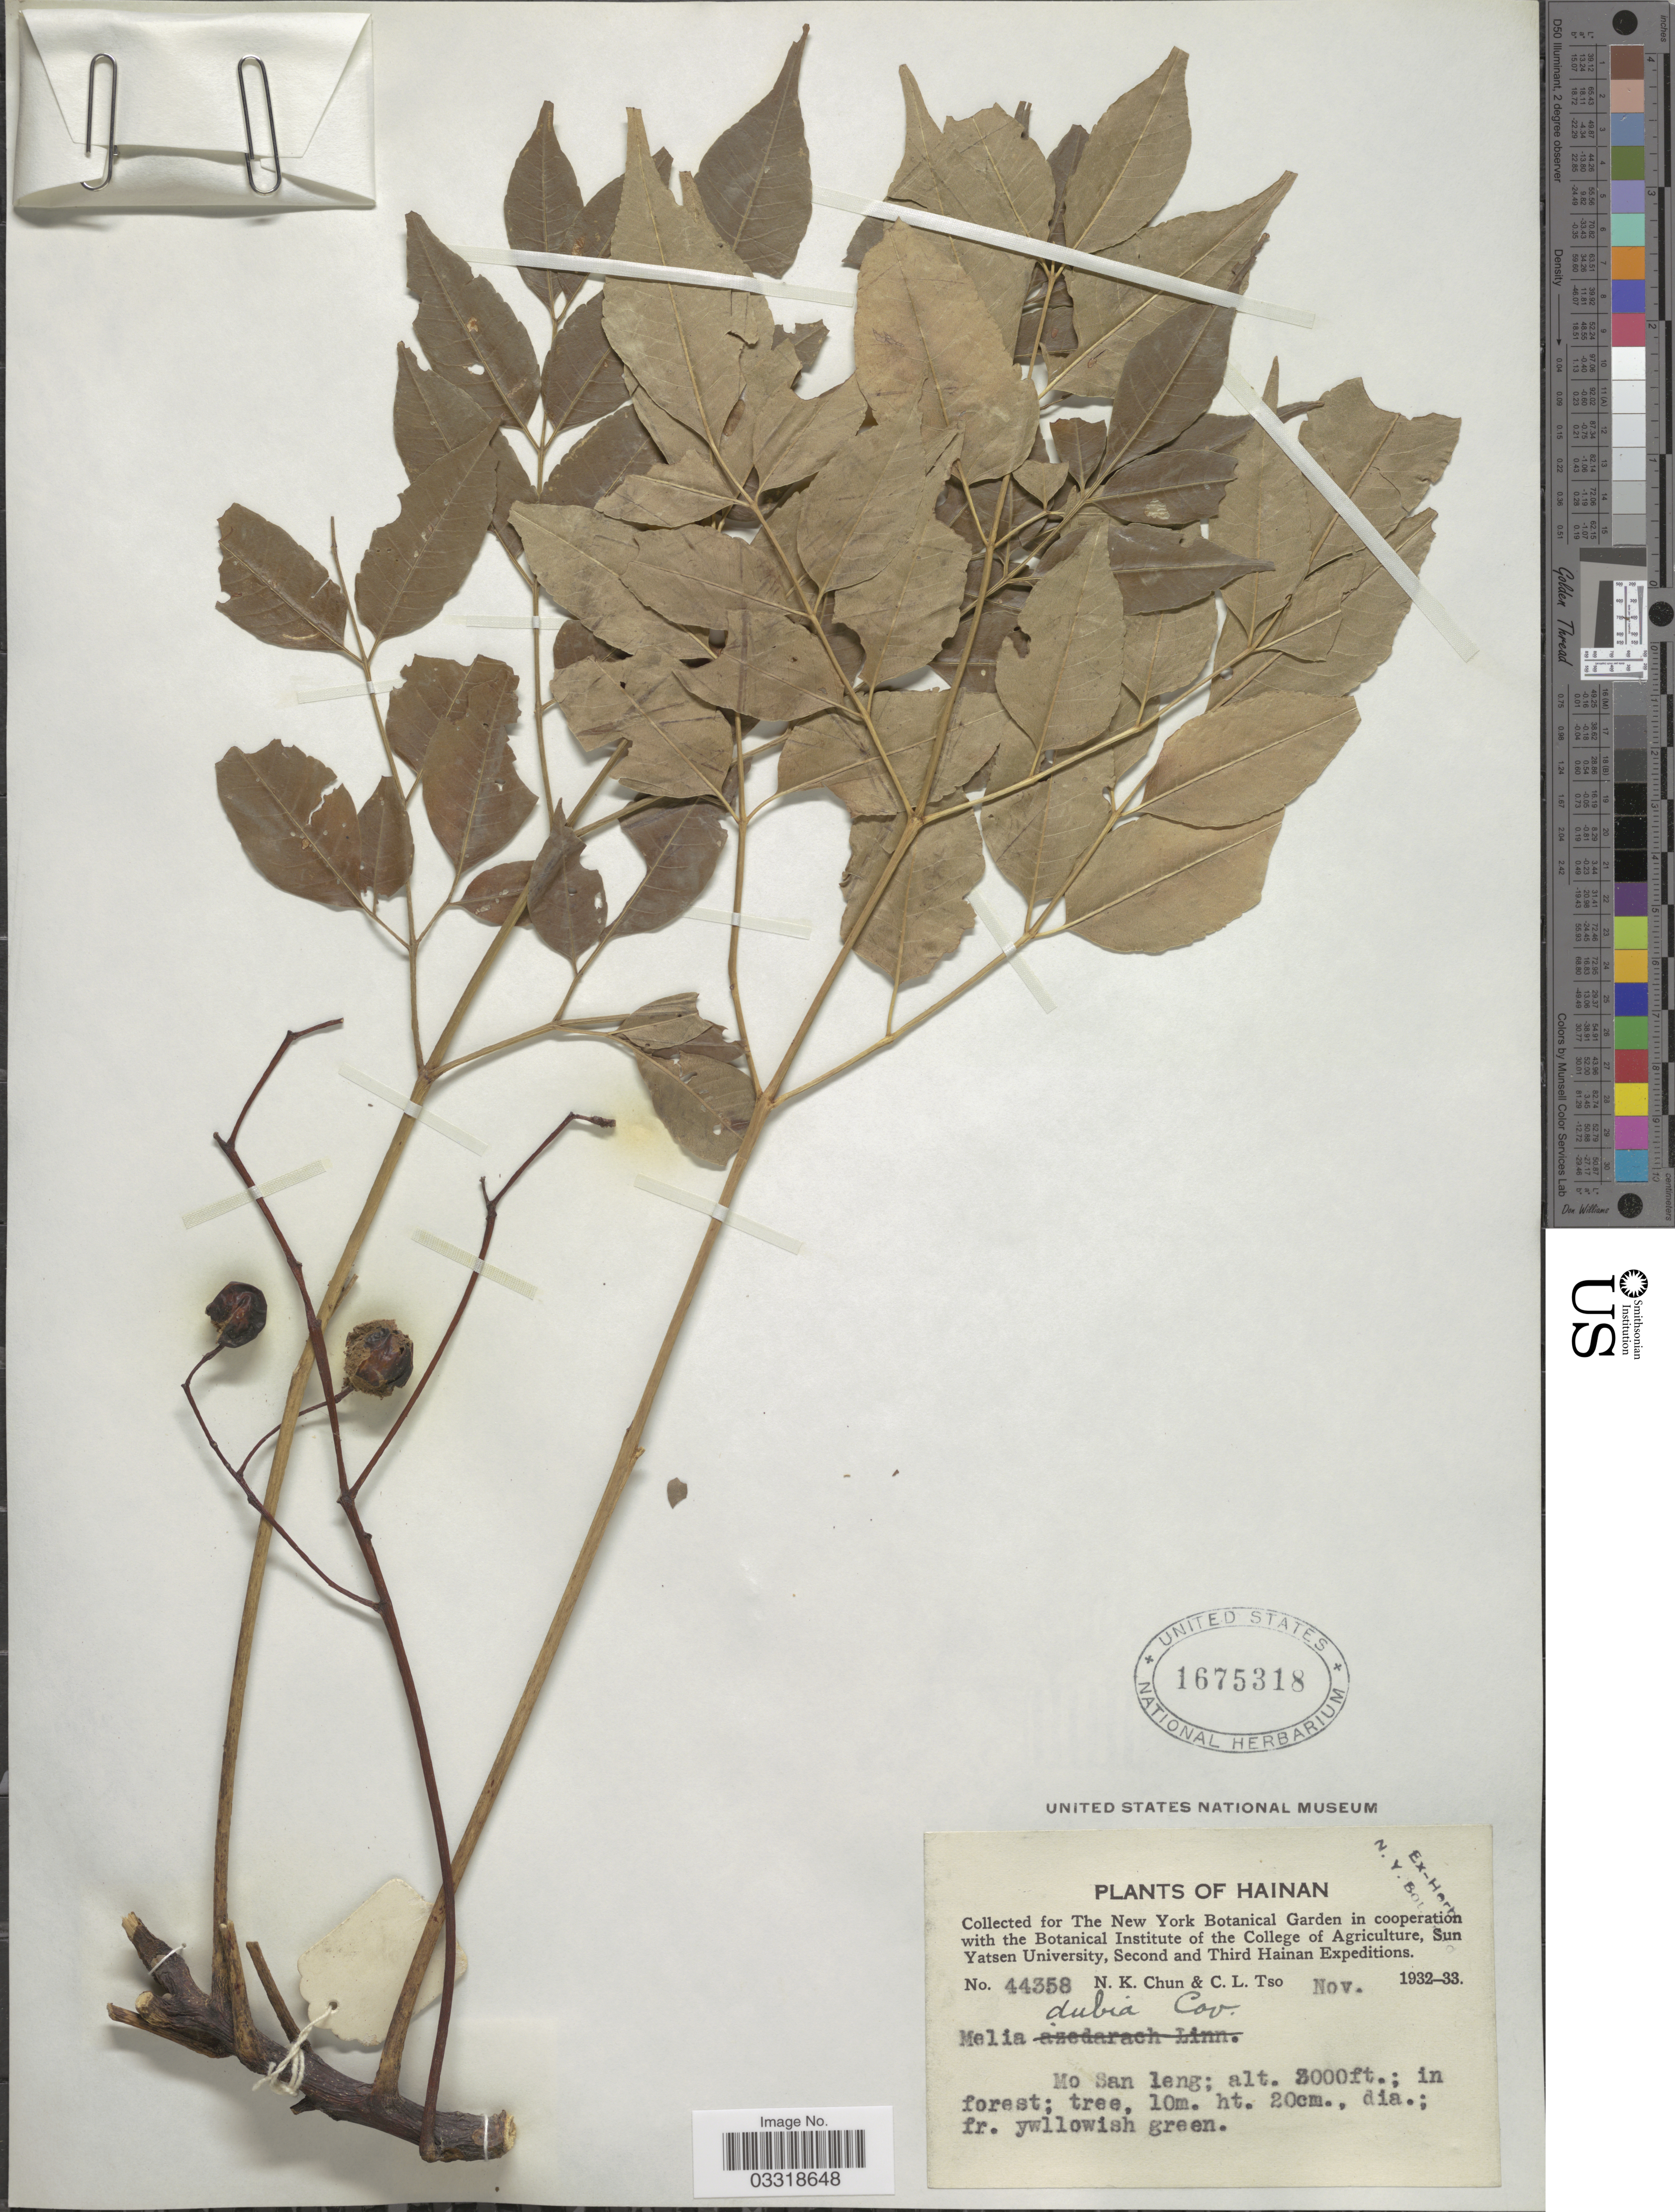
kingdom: Plantae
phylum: Tracheophyta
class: Magnoliopsida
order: Sapindales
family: Meliaceae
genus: Melia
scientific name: Melia dubia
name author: Cav.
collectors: N. K. Chun & C. Tso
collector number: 44358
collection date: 1932-11/1933-11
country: China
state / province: Hainan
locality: Mo San leng.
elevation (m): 914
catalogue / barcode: US 1675318